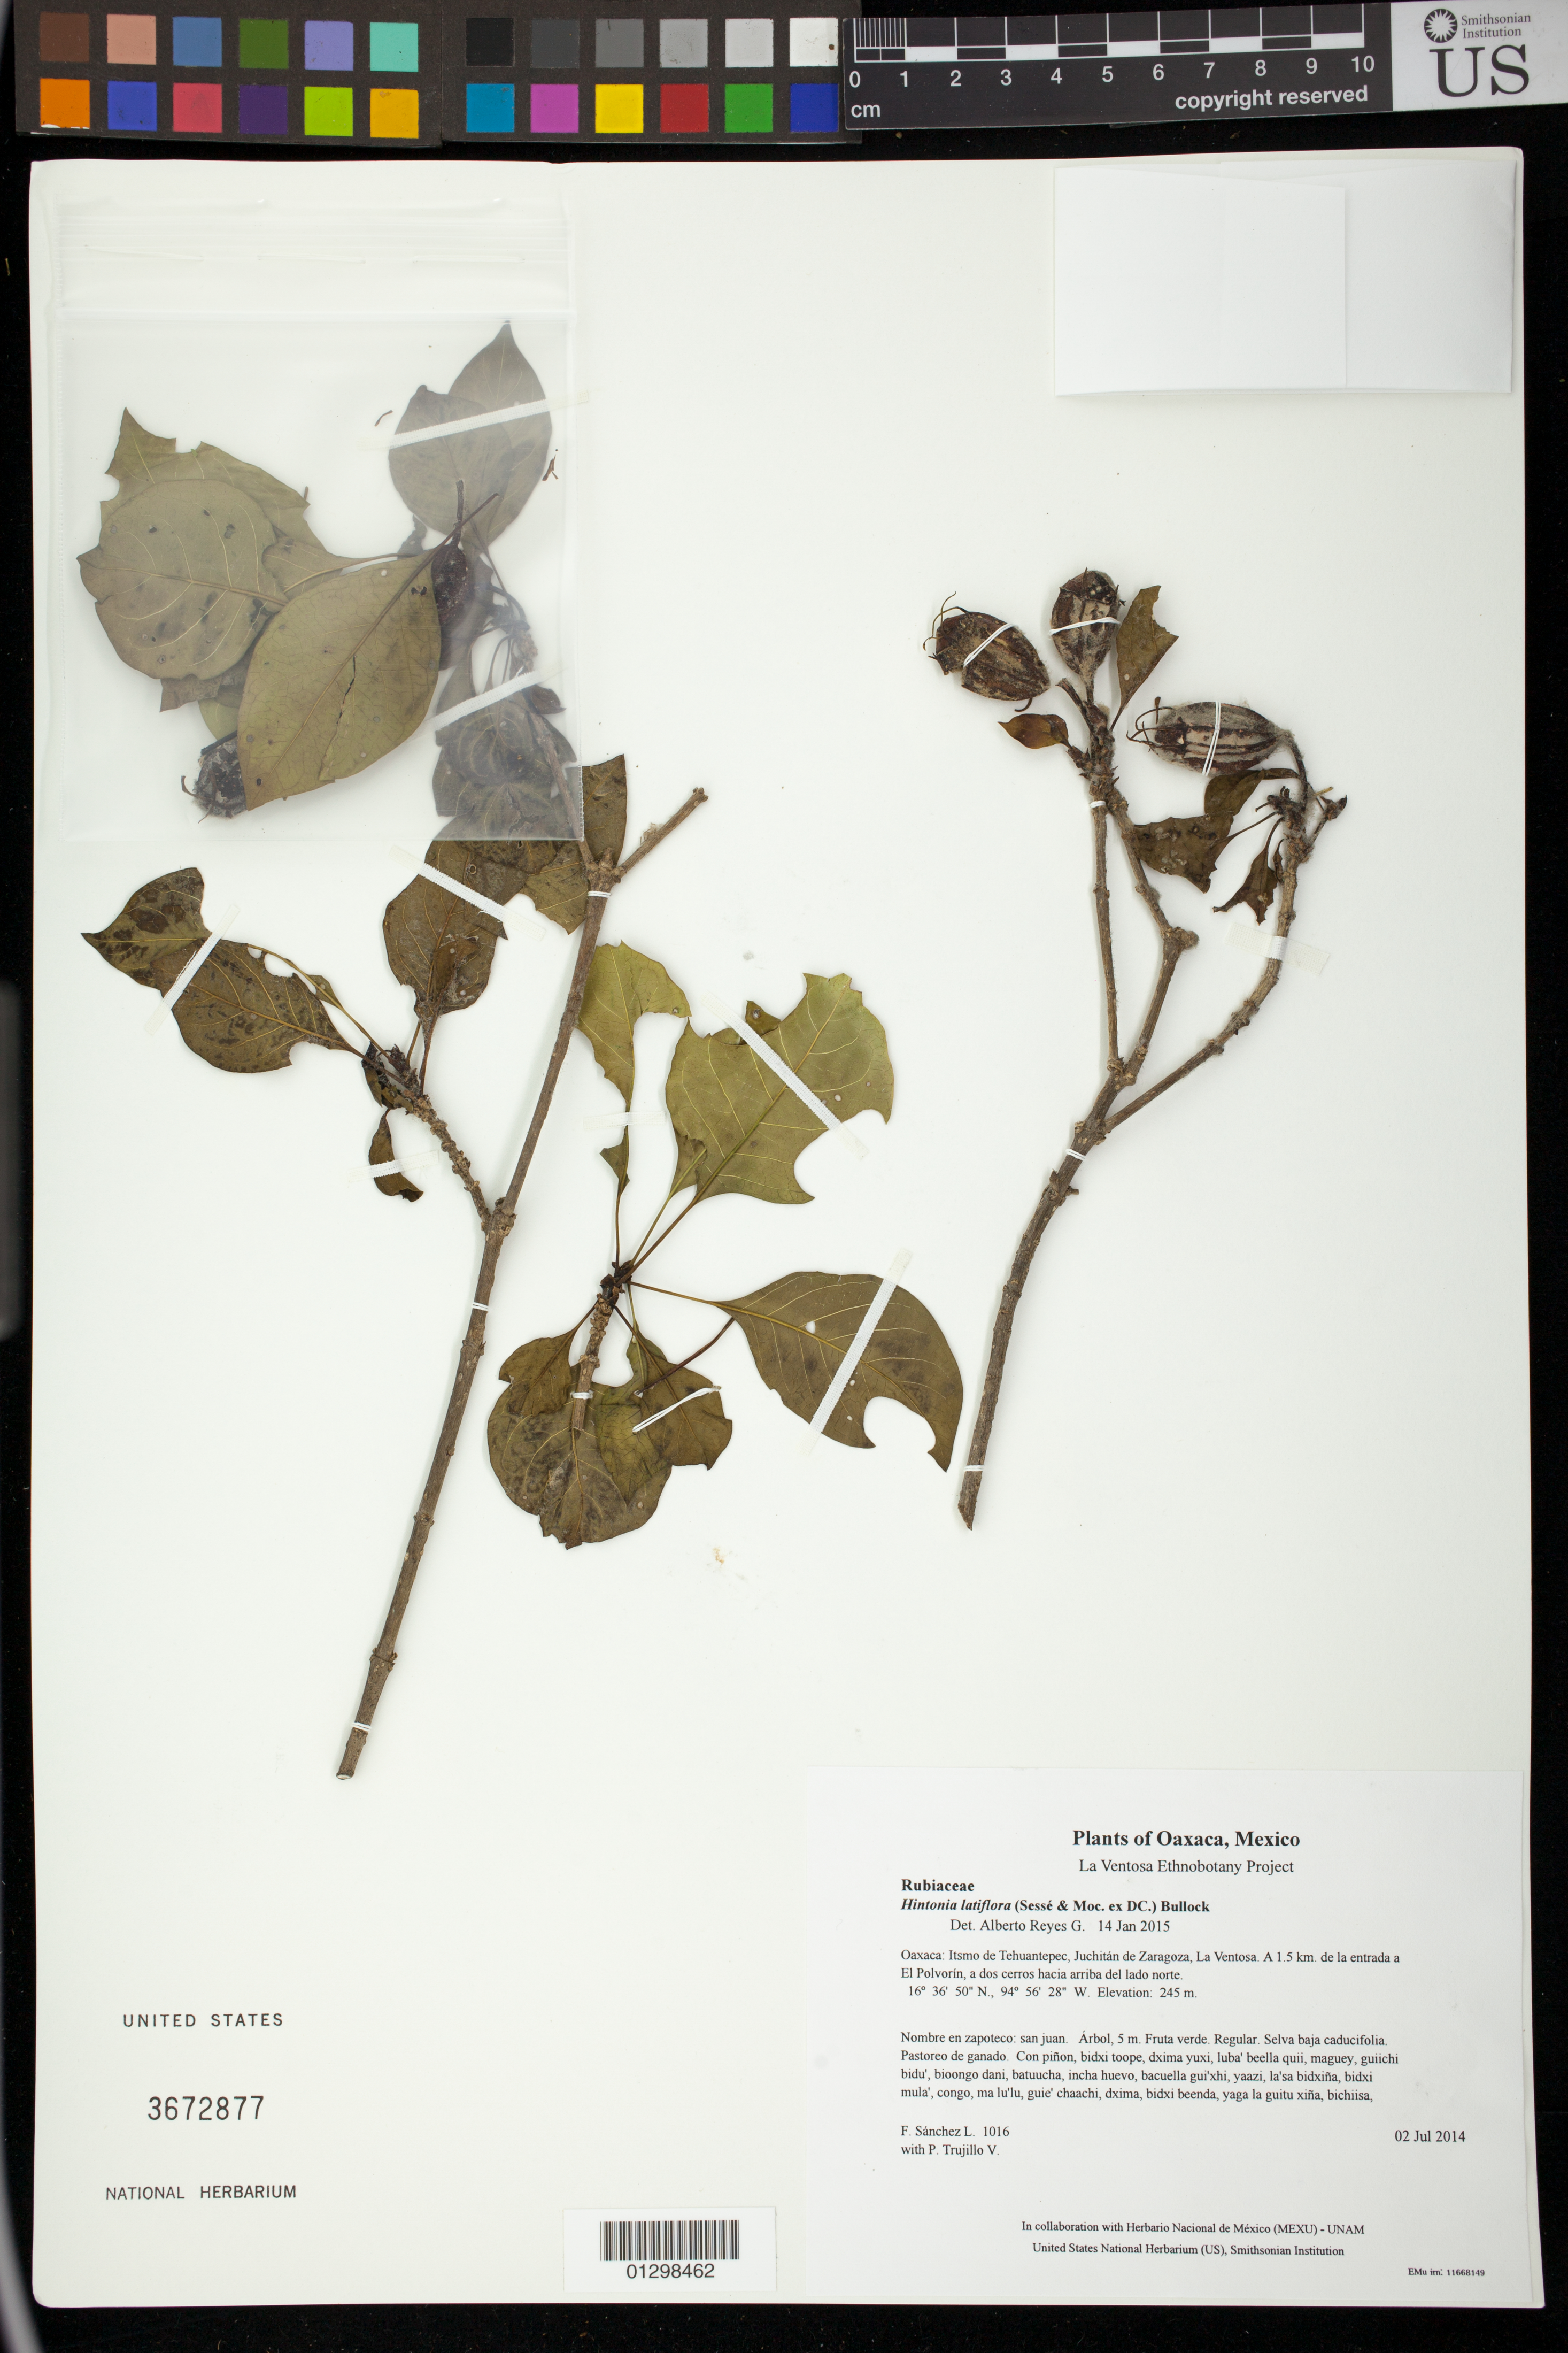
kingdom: Plantae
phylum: Tracheophyta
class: Magnoliopsida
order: Gentianales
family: Rubiaceae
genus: Hintonia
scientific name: Hintonia latiflora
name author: (Sessé & Moc. ex DC.) Bullock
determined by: Reyes García, A.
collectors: F. Sánchez L. & P. Trujillo V.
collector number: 1016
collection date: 2014-07-02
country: Mexico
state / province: Oaxaca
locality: Itsmo de Tehuantepec, Juchitán de Zaragoza, La Ventosa. A 1.5 km. de la entrada a El Polvorín, a dos cerros hacia arriba del lado norte.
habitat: Selva baja caducifolia. Pastoreo de ganado.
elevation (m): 245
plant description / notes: JEBOT, MEXU, SERO, US; Yaga. 5 m. Cuaananaxhi naga'. Nuu.; san juan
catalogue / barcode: US 3672877